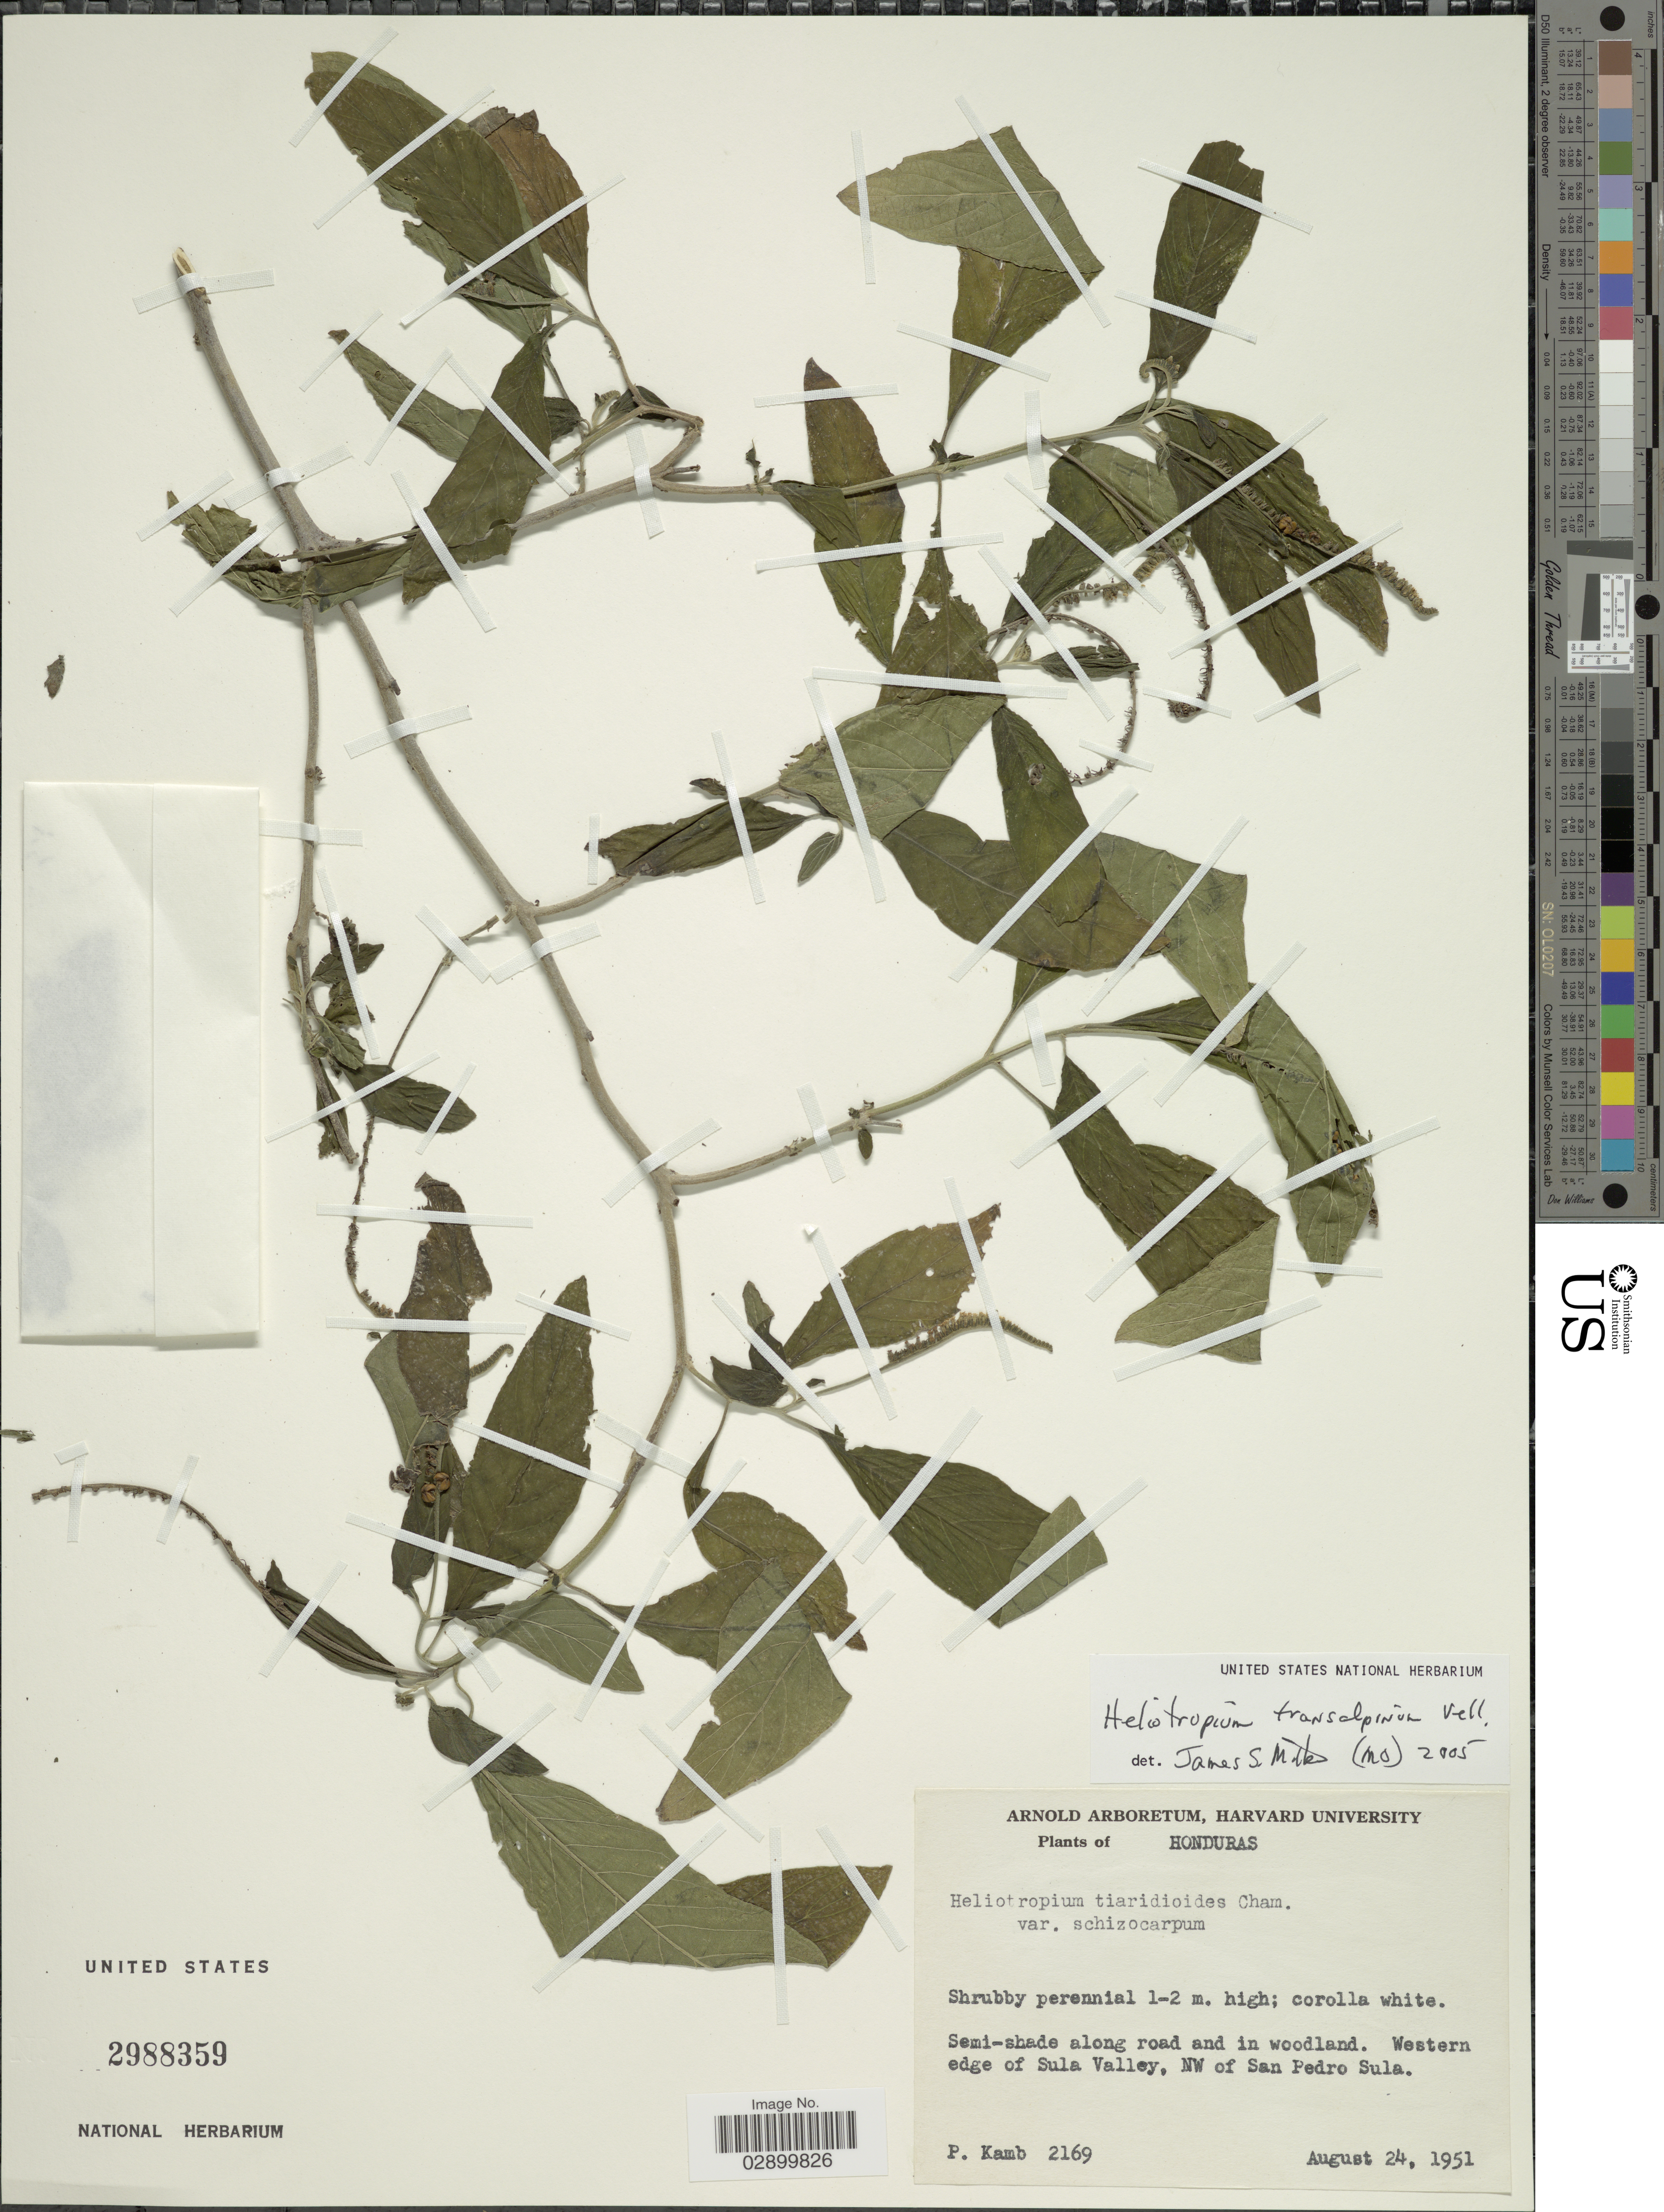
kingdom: Plantae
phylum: Tracheophyta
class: Magnoliopsida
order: Boraginales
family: Heliotropiaceae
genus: Heliotropium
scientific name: Heliotropium transalpinum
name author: Vell.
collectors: P. Kamb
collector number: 2169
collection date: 1951-08-24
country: Honduras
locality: Western edge of Sula Valley, NW of San Pedro Sula.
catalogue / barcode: US 2988359